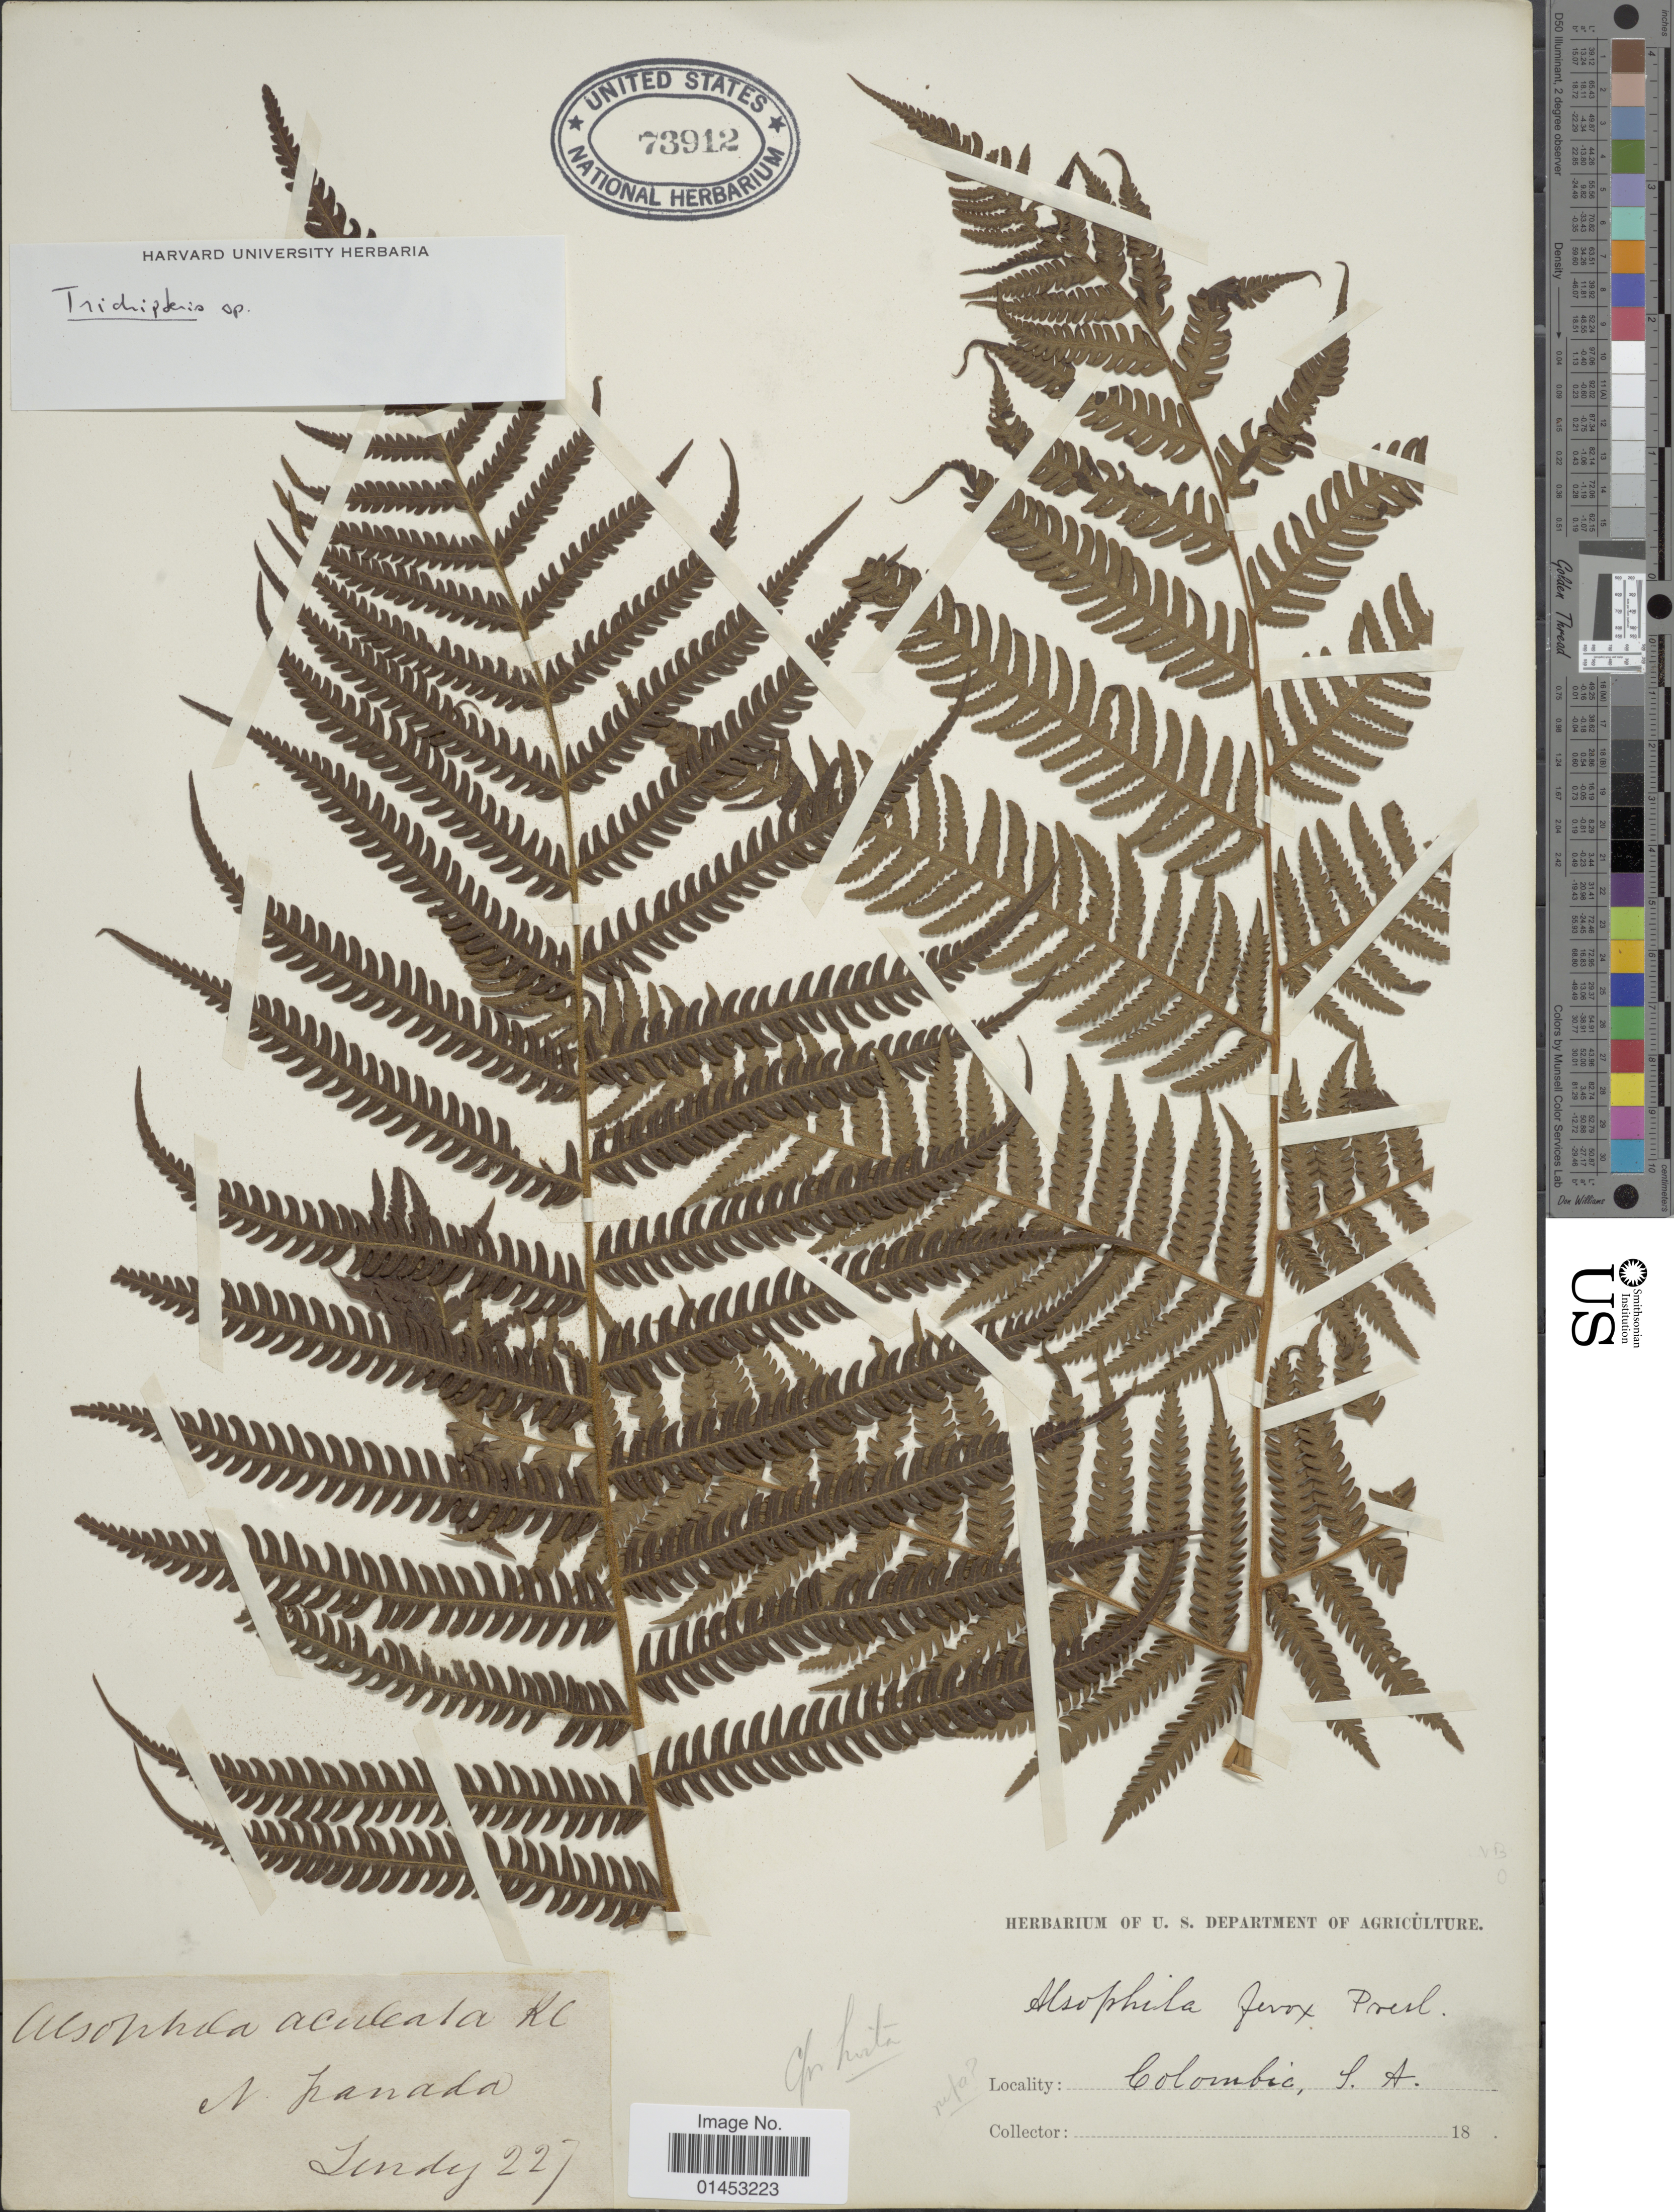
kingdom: Plantae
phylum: Tracheophyta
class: Polypodiopsida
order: Cyatheales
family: Cyatheaceae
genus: Cyathea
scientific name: Cyathea sp.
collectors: Sendy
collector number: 227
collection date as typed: Transcribed d/m/y: //18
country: Colombia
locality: Colombia, S.A., N. panada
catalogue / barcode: US 73912